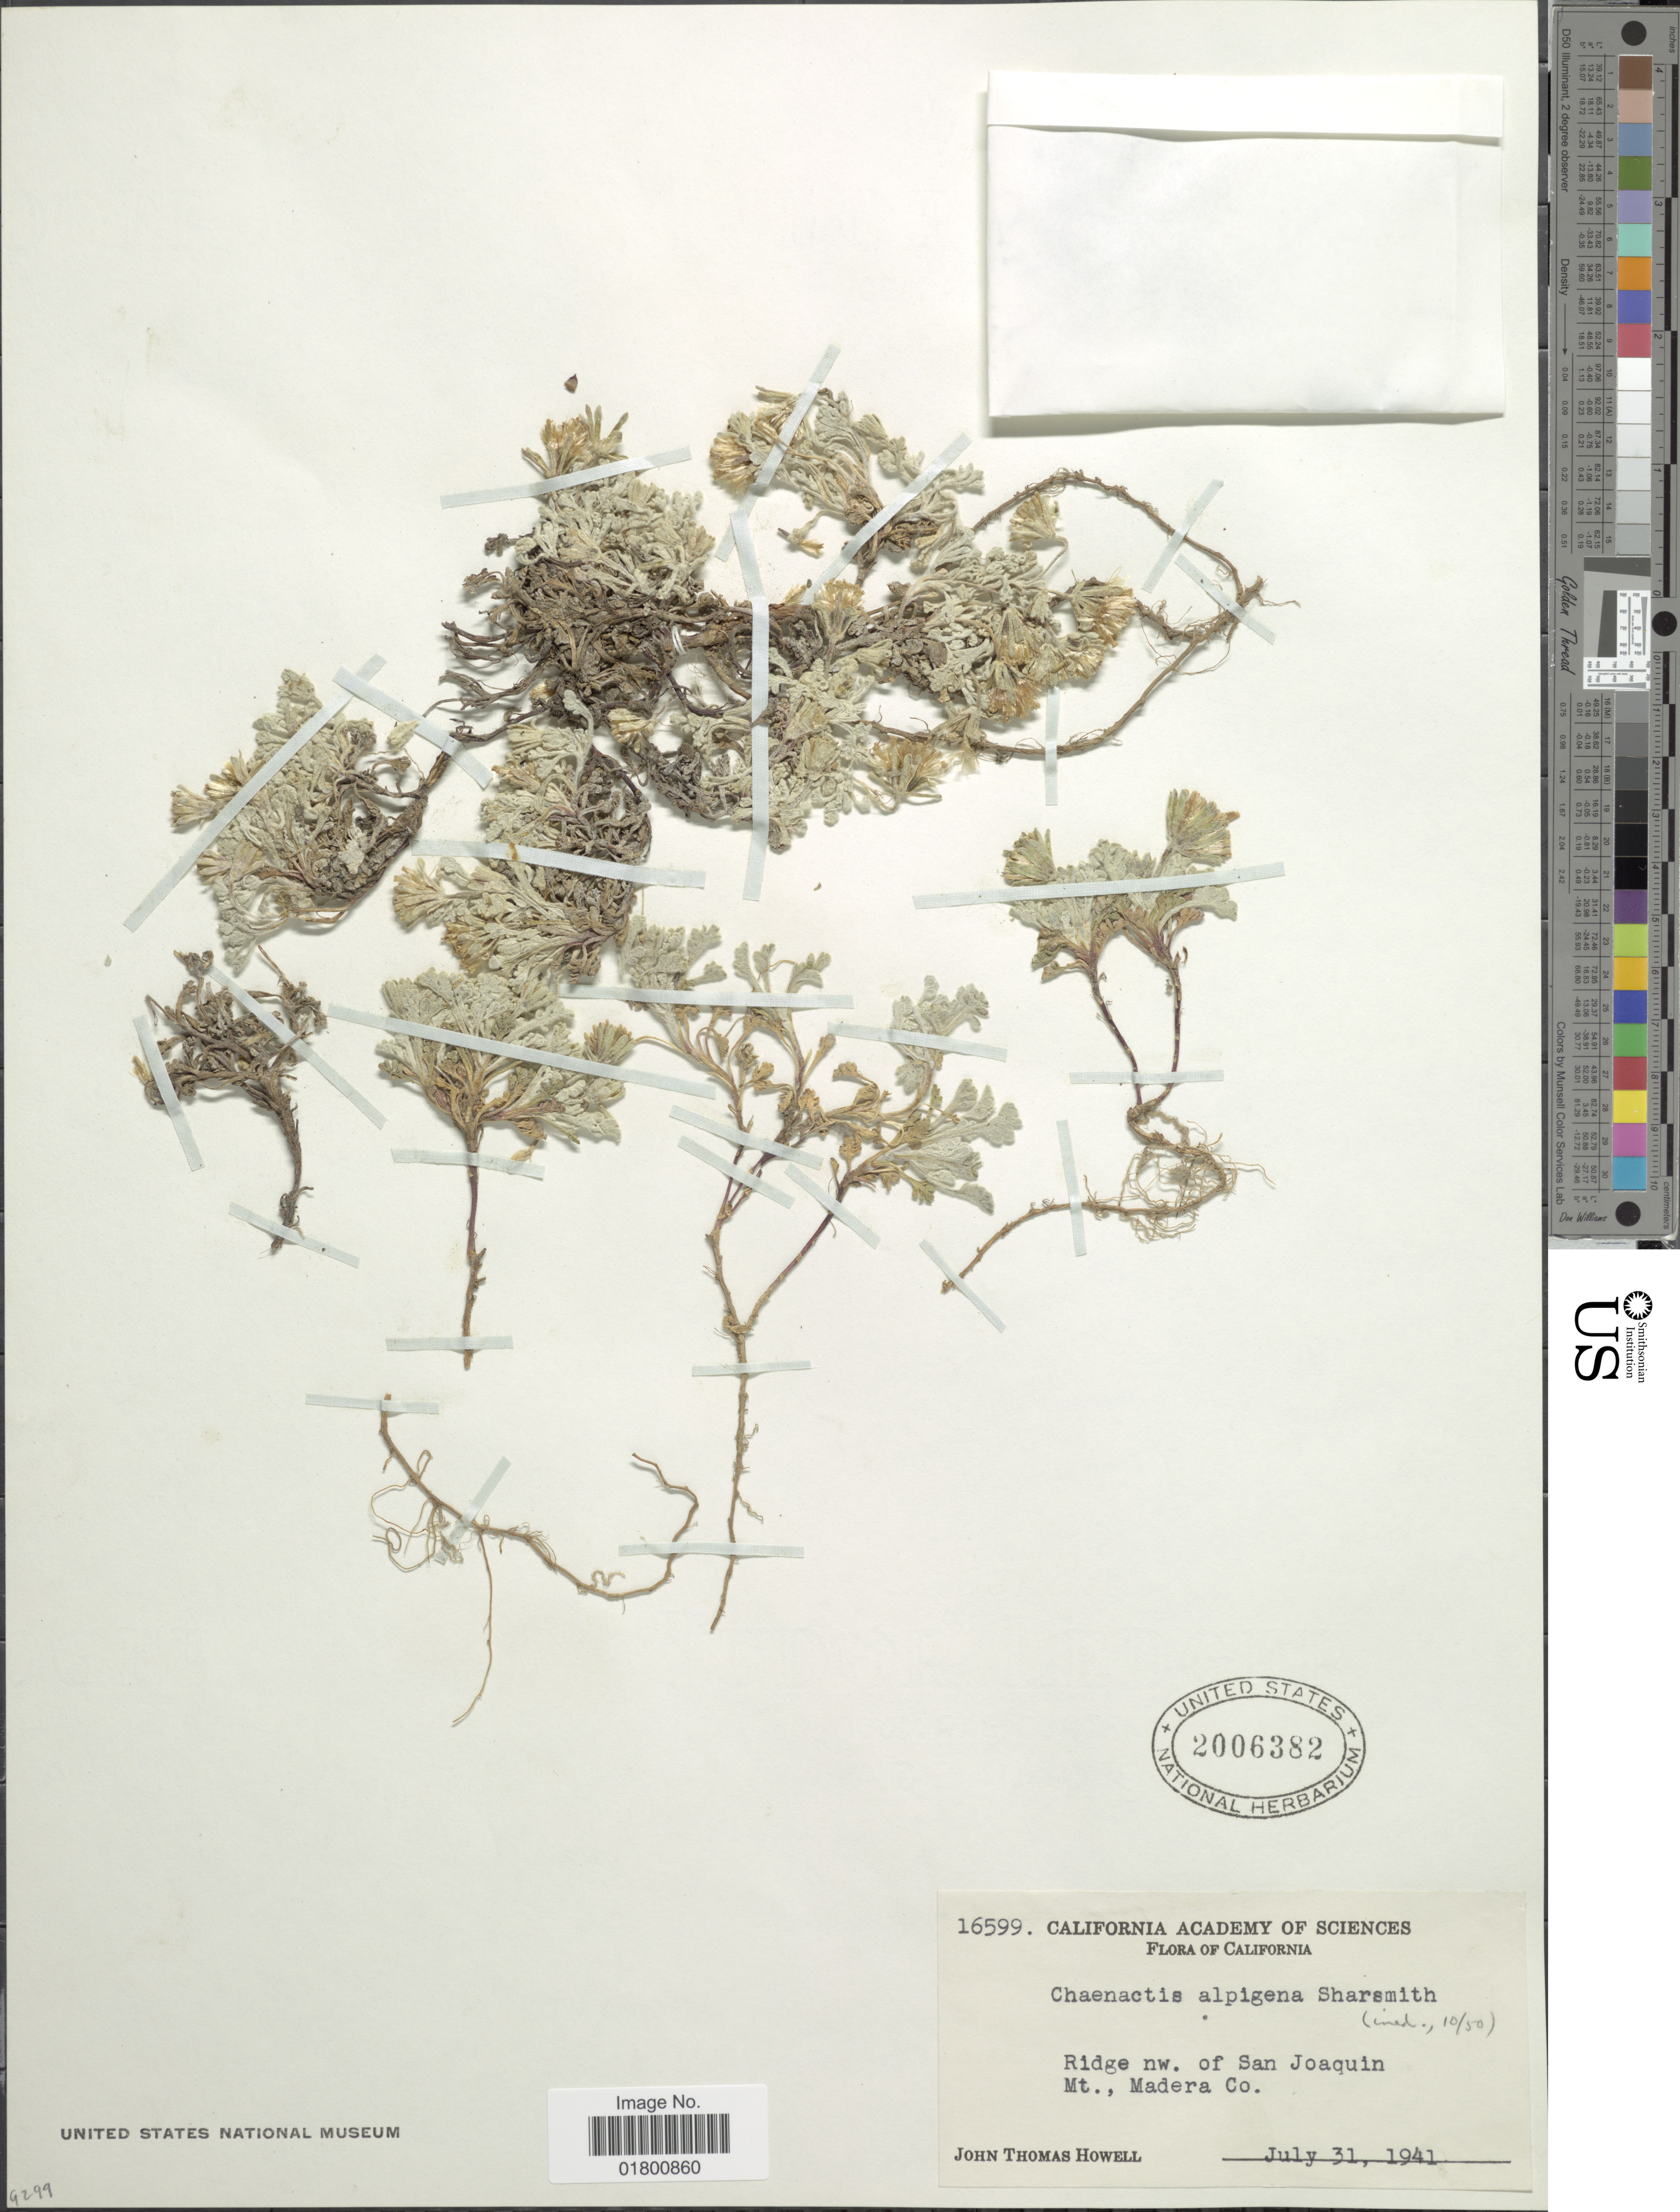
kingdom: Plantae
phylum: Tracheophyta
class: Magnoliopsida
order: Asterales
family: Asteraceae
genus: Chaenactis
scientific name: Chaenactis alpigena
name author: (D.D. Keck) D.D. Keck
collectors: J. T. Howell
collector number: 16599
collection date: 1941-07-31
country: United States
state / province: California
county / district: Madera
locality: Ridge nw. of San Joaquin Mt., Madera Co.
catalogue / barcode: US 2006382